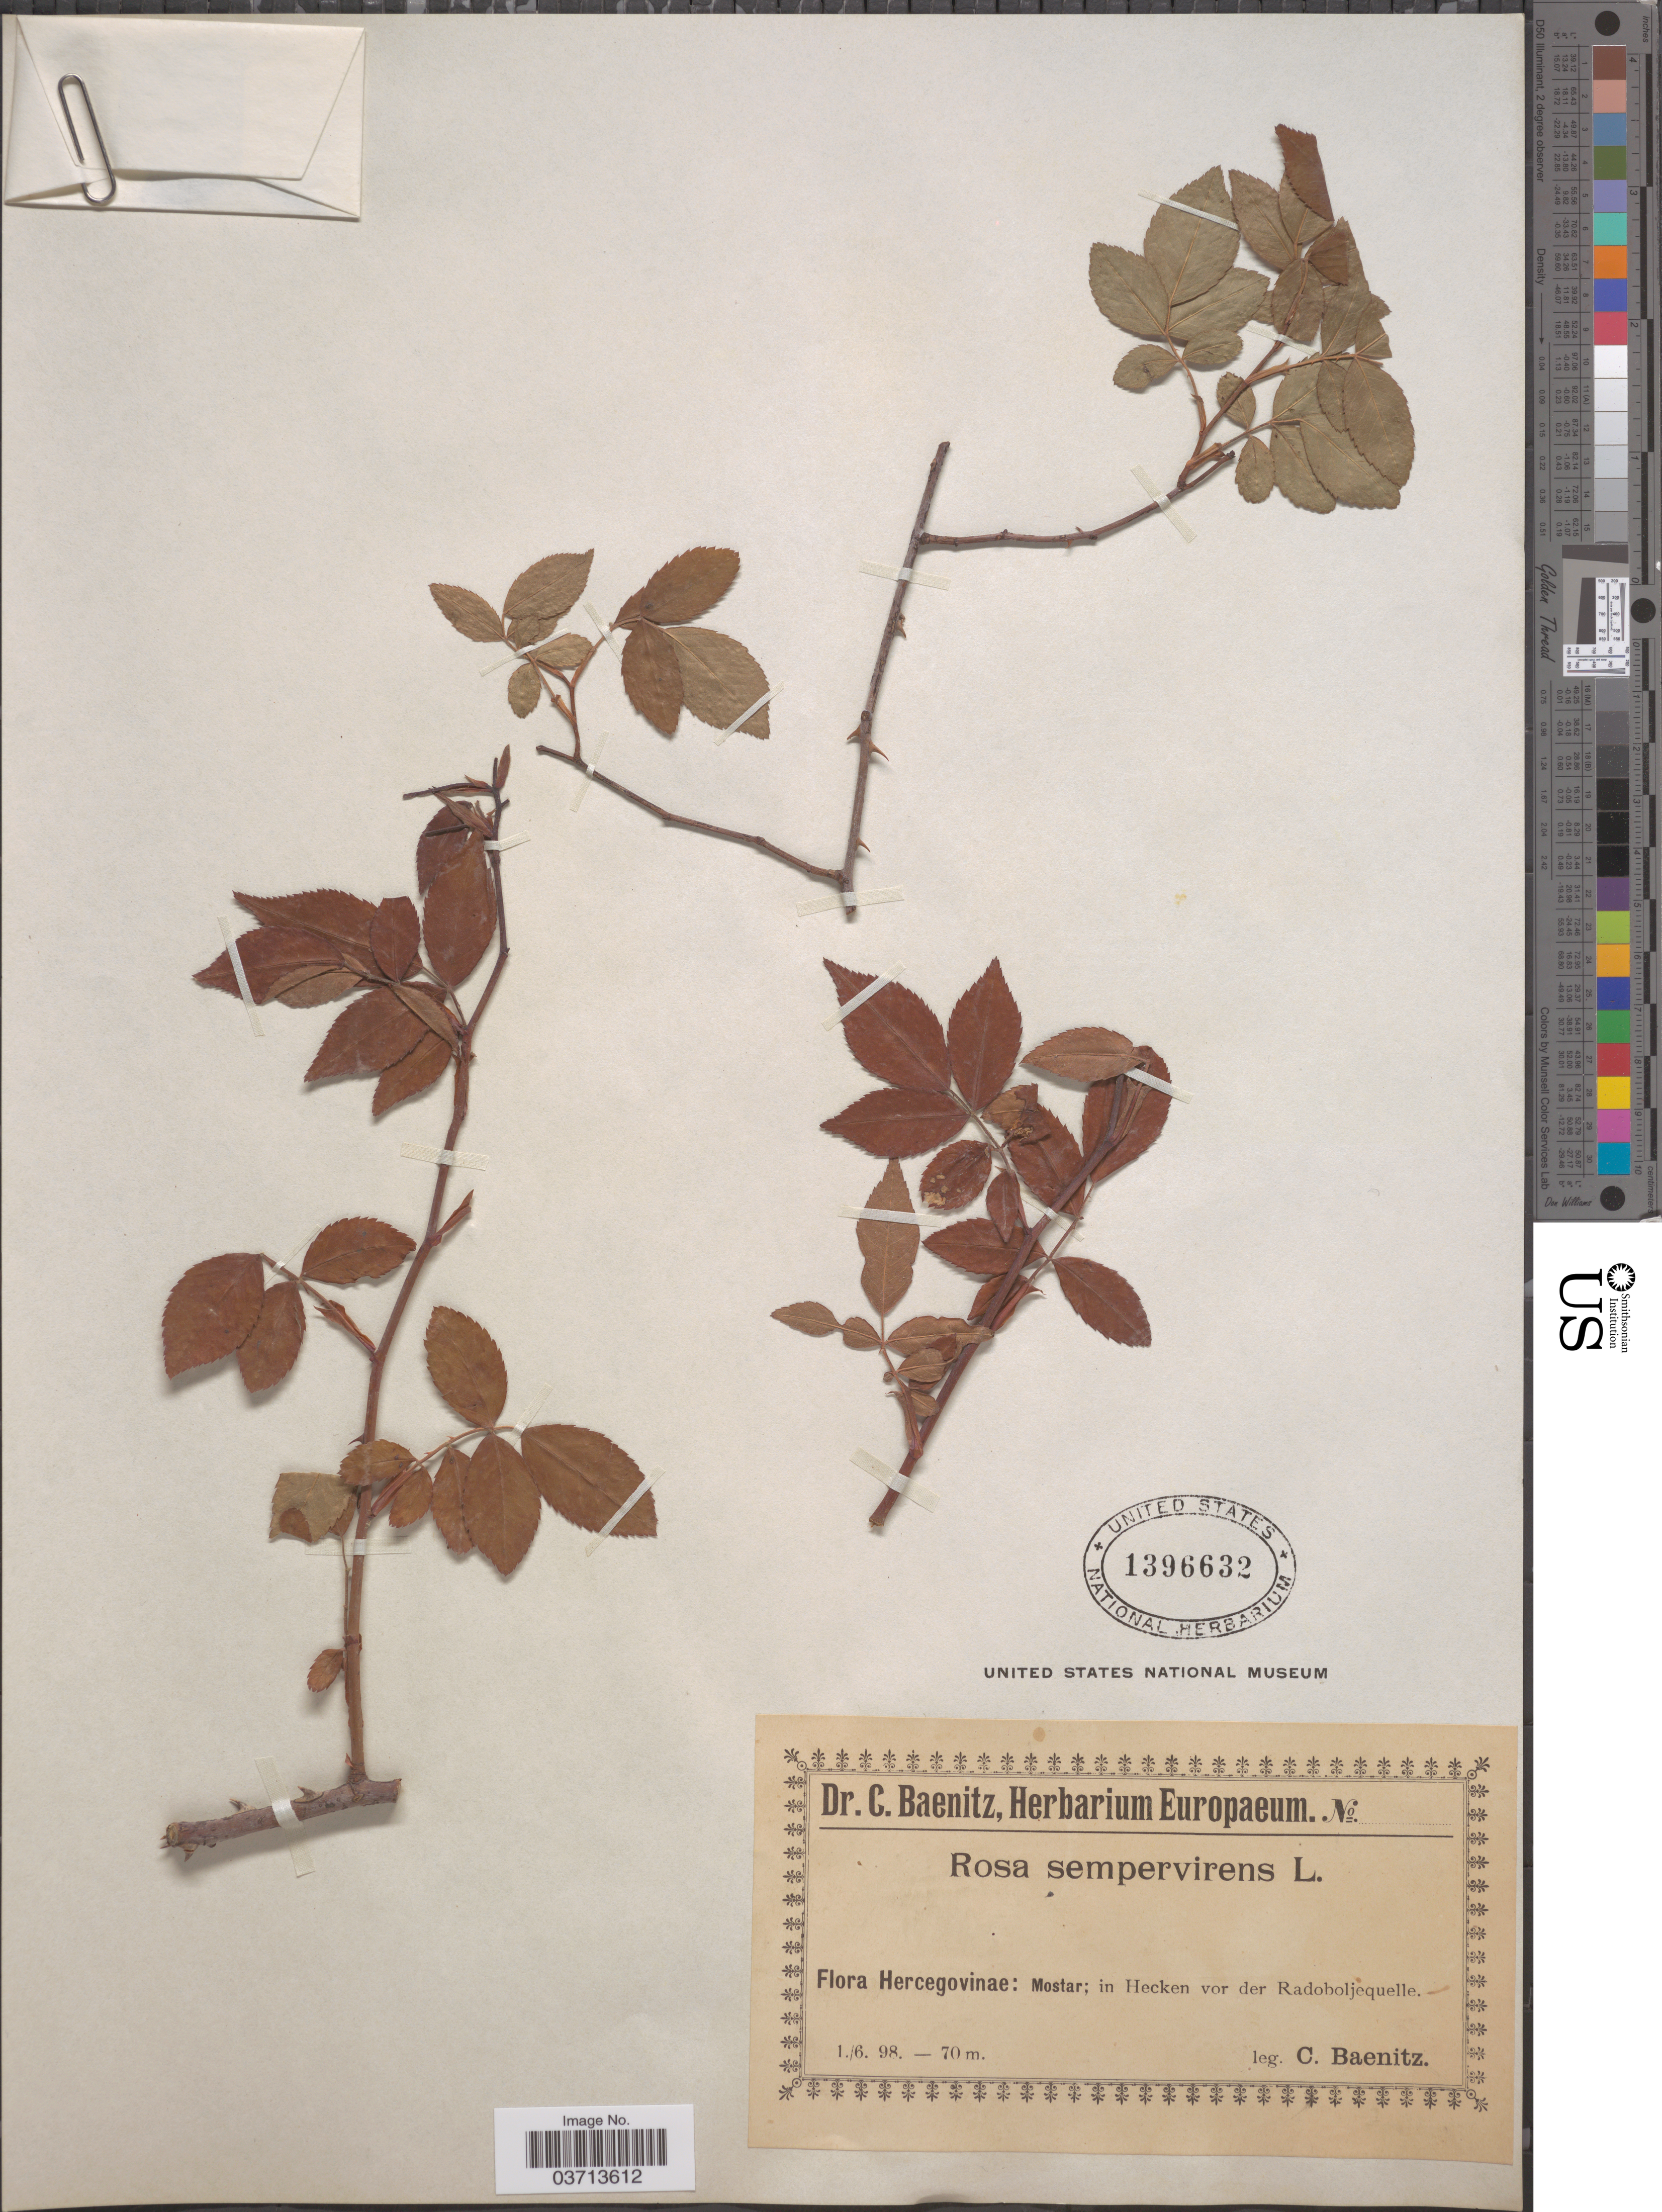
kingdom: Plantae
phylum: Tracheophyta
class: Magnoliopsida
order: Rosales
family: Rosaceae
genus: Rosa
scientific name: Rosa sempervirens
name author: L.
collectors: C. G. Baenitz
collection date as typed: Transcribed d/m/y: 1/6/98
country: Bosnia and Herzegovina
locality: Hercegovinae: Mostar; in Hecken vor der Radoboljequelle.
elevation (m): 70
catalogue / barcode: US 1396632